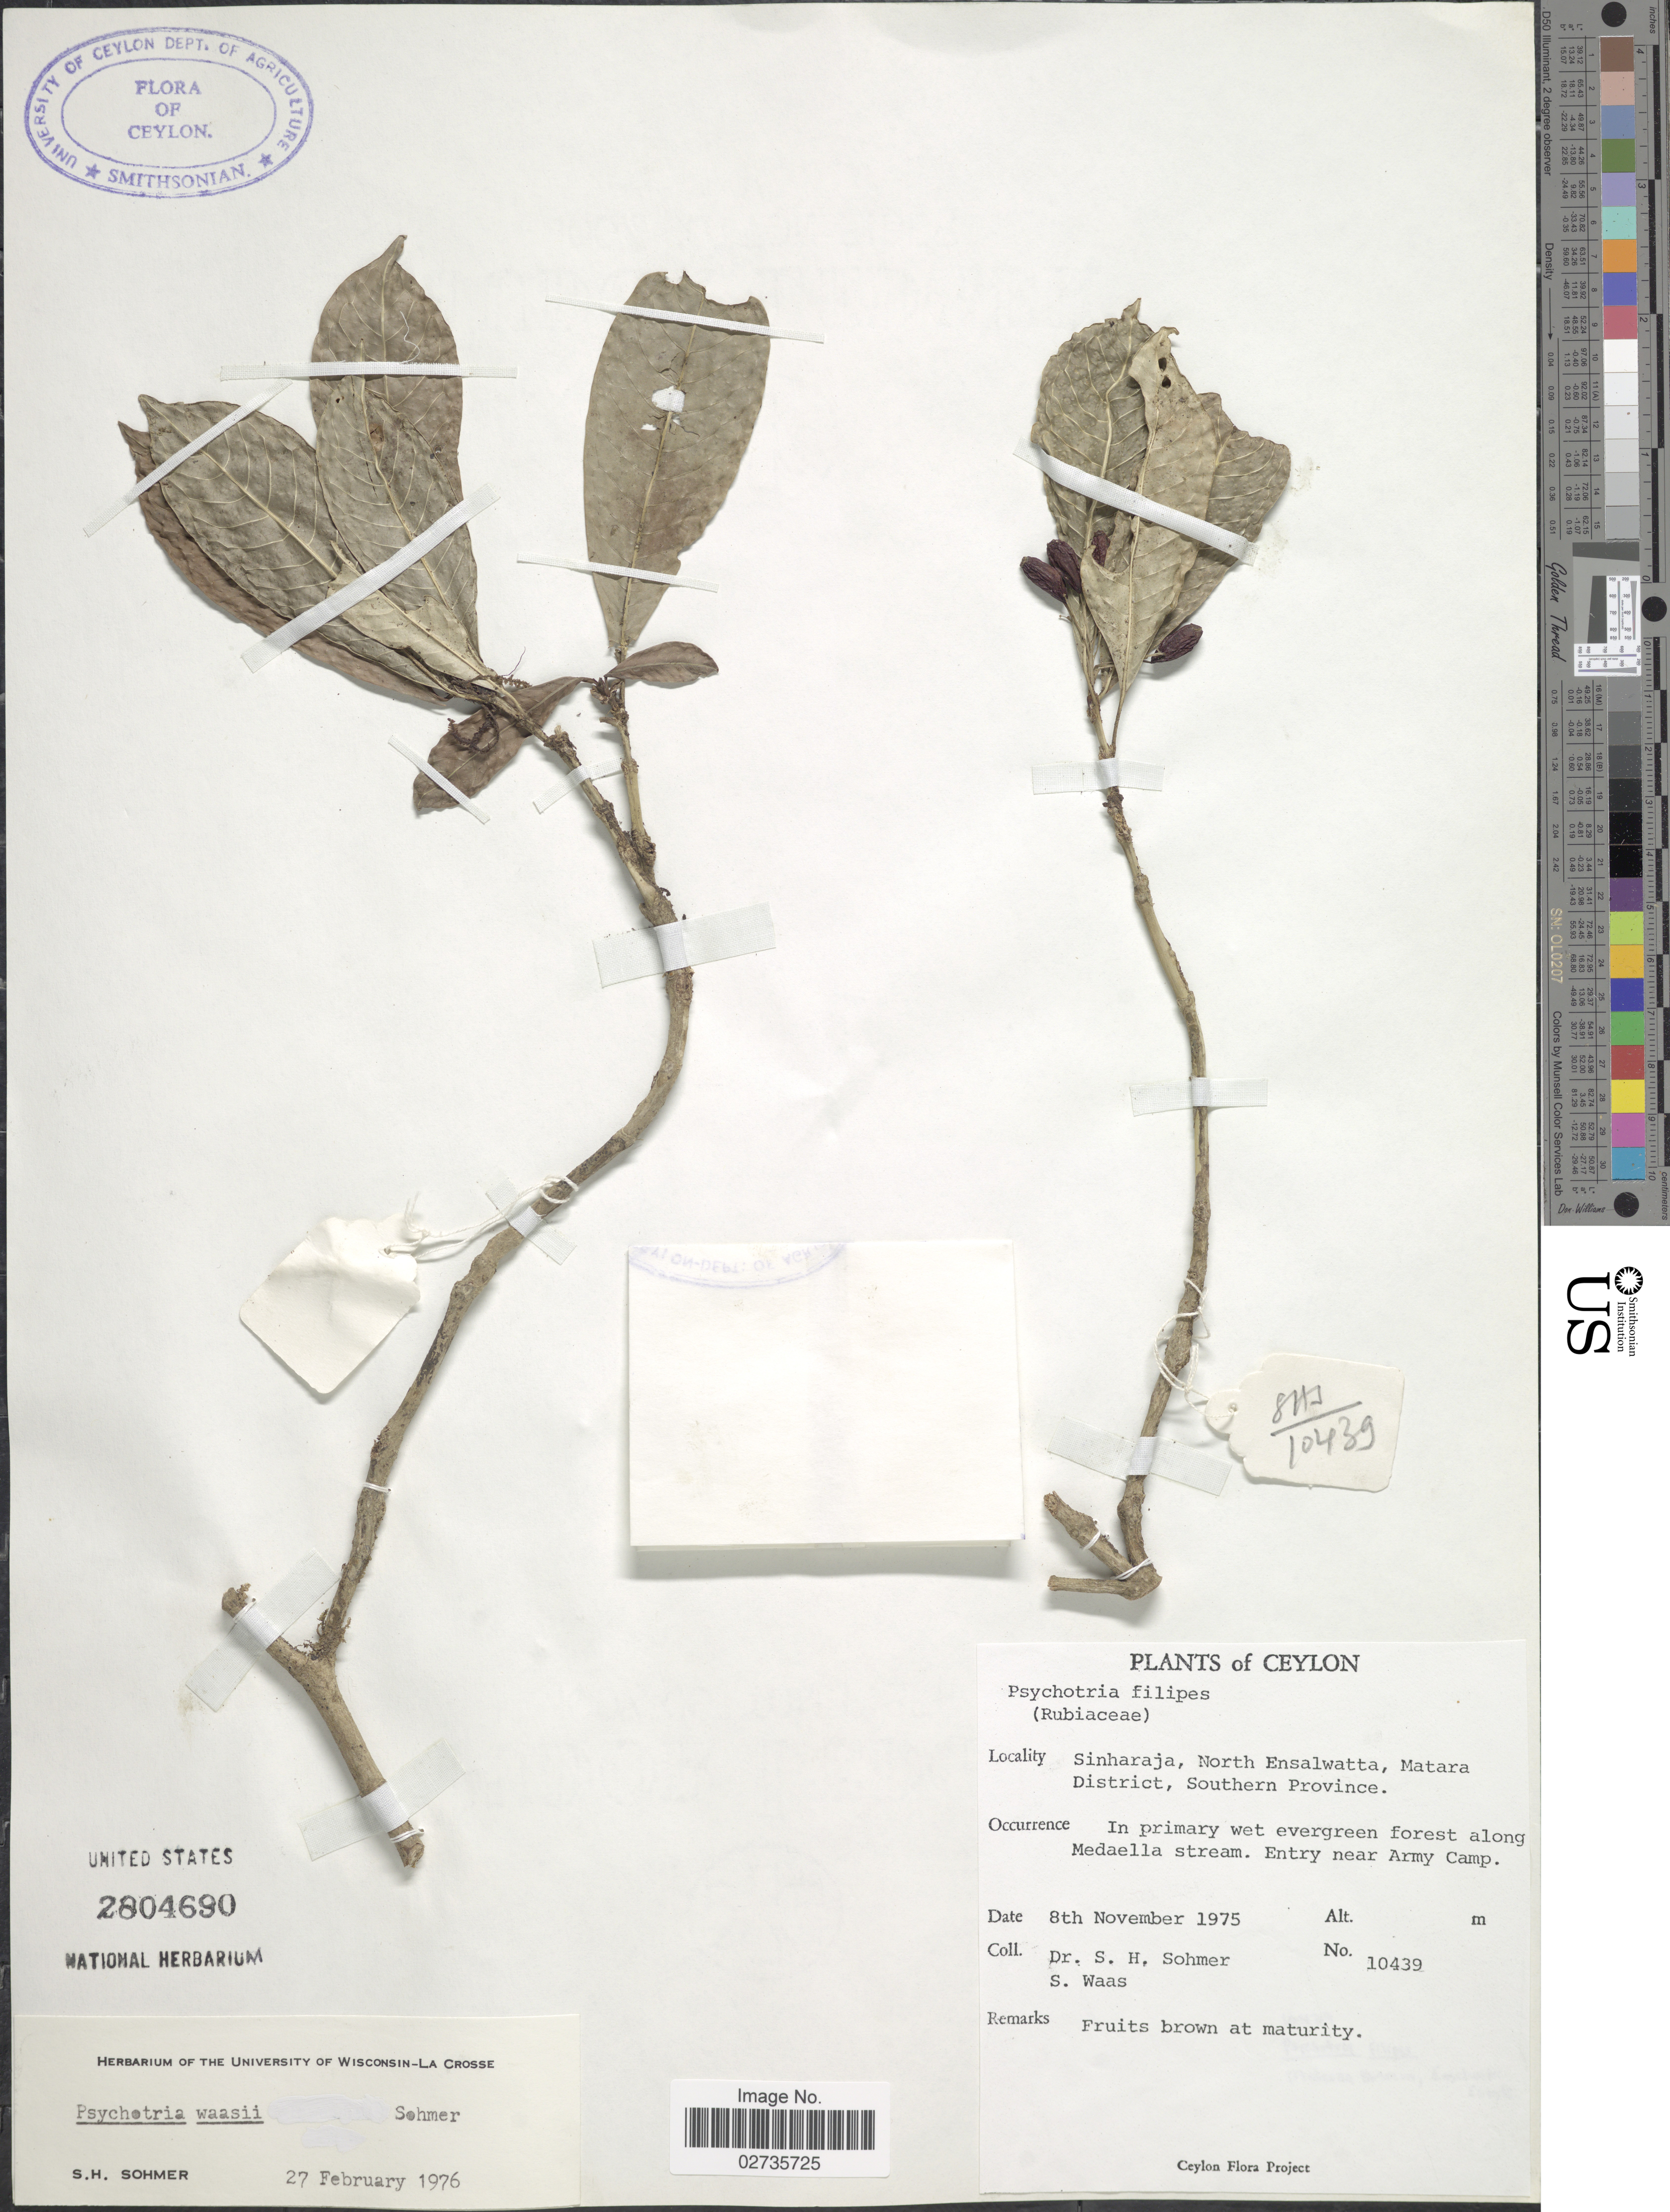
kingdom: Plantae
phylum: Tracheophyta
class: Magnoliopsida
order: Gentianales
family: Rubiaceae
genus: Psychotria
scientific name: Psychotria waasii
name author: Sohmer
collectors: S. H. Sohmer & S. Waas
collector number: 10439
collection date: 1975-11-08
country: Sri Lanka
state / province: Southern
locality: Ceylon, Sinharaja, North Ensalwatta, Matara District, In primary wet evergreen forest along Medaella stream. Entry near Army Camp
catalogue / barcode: US 2804690